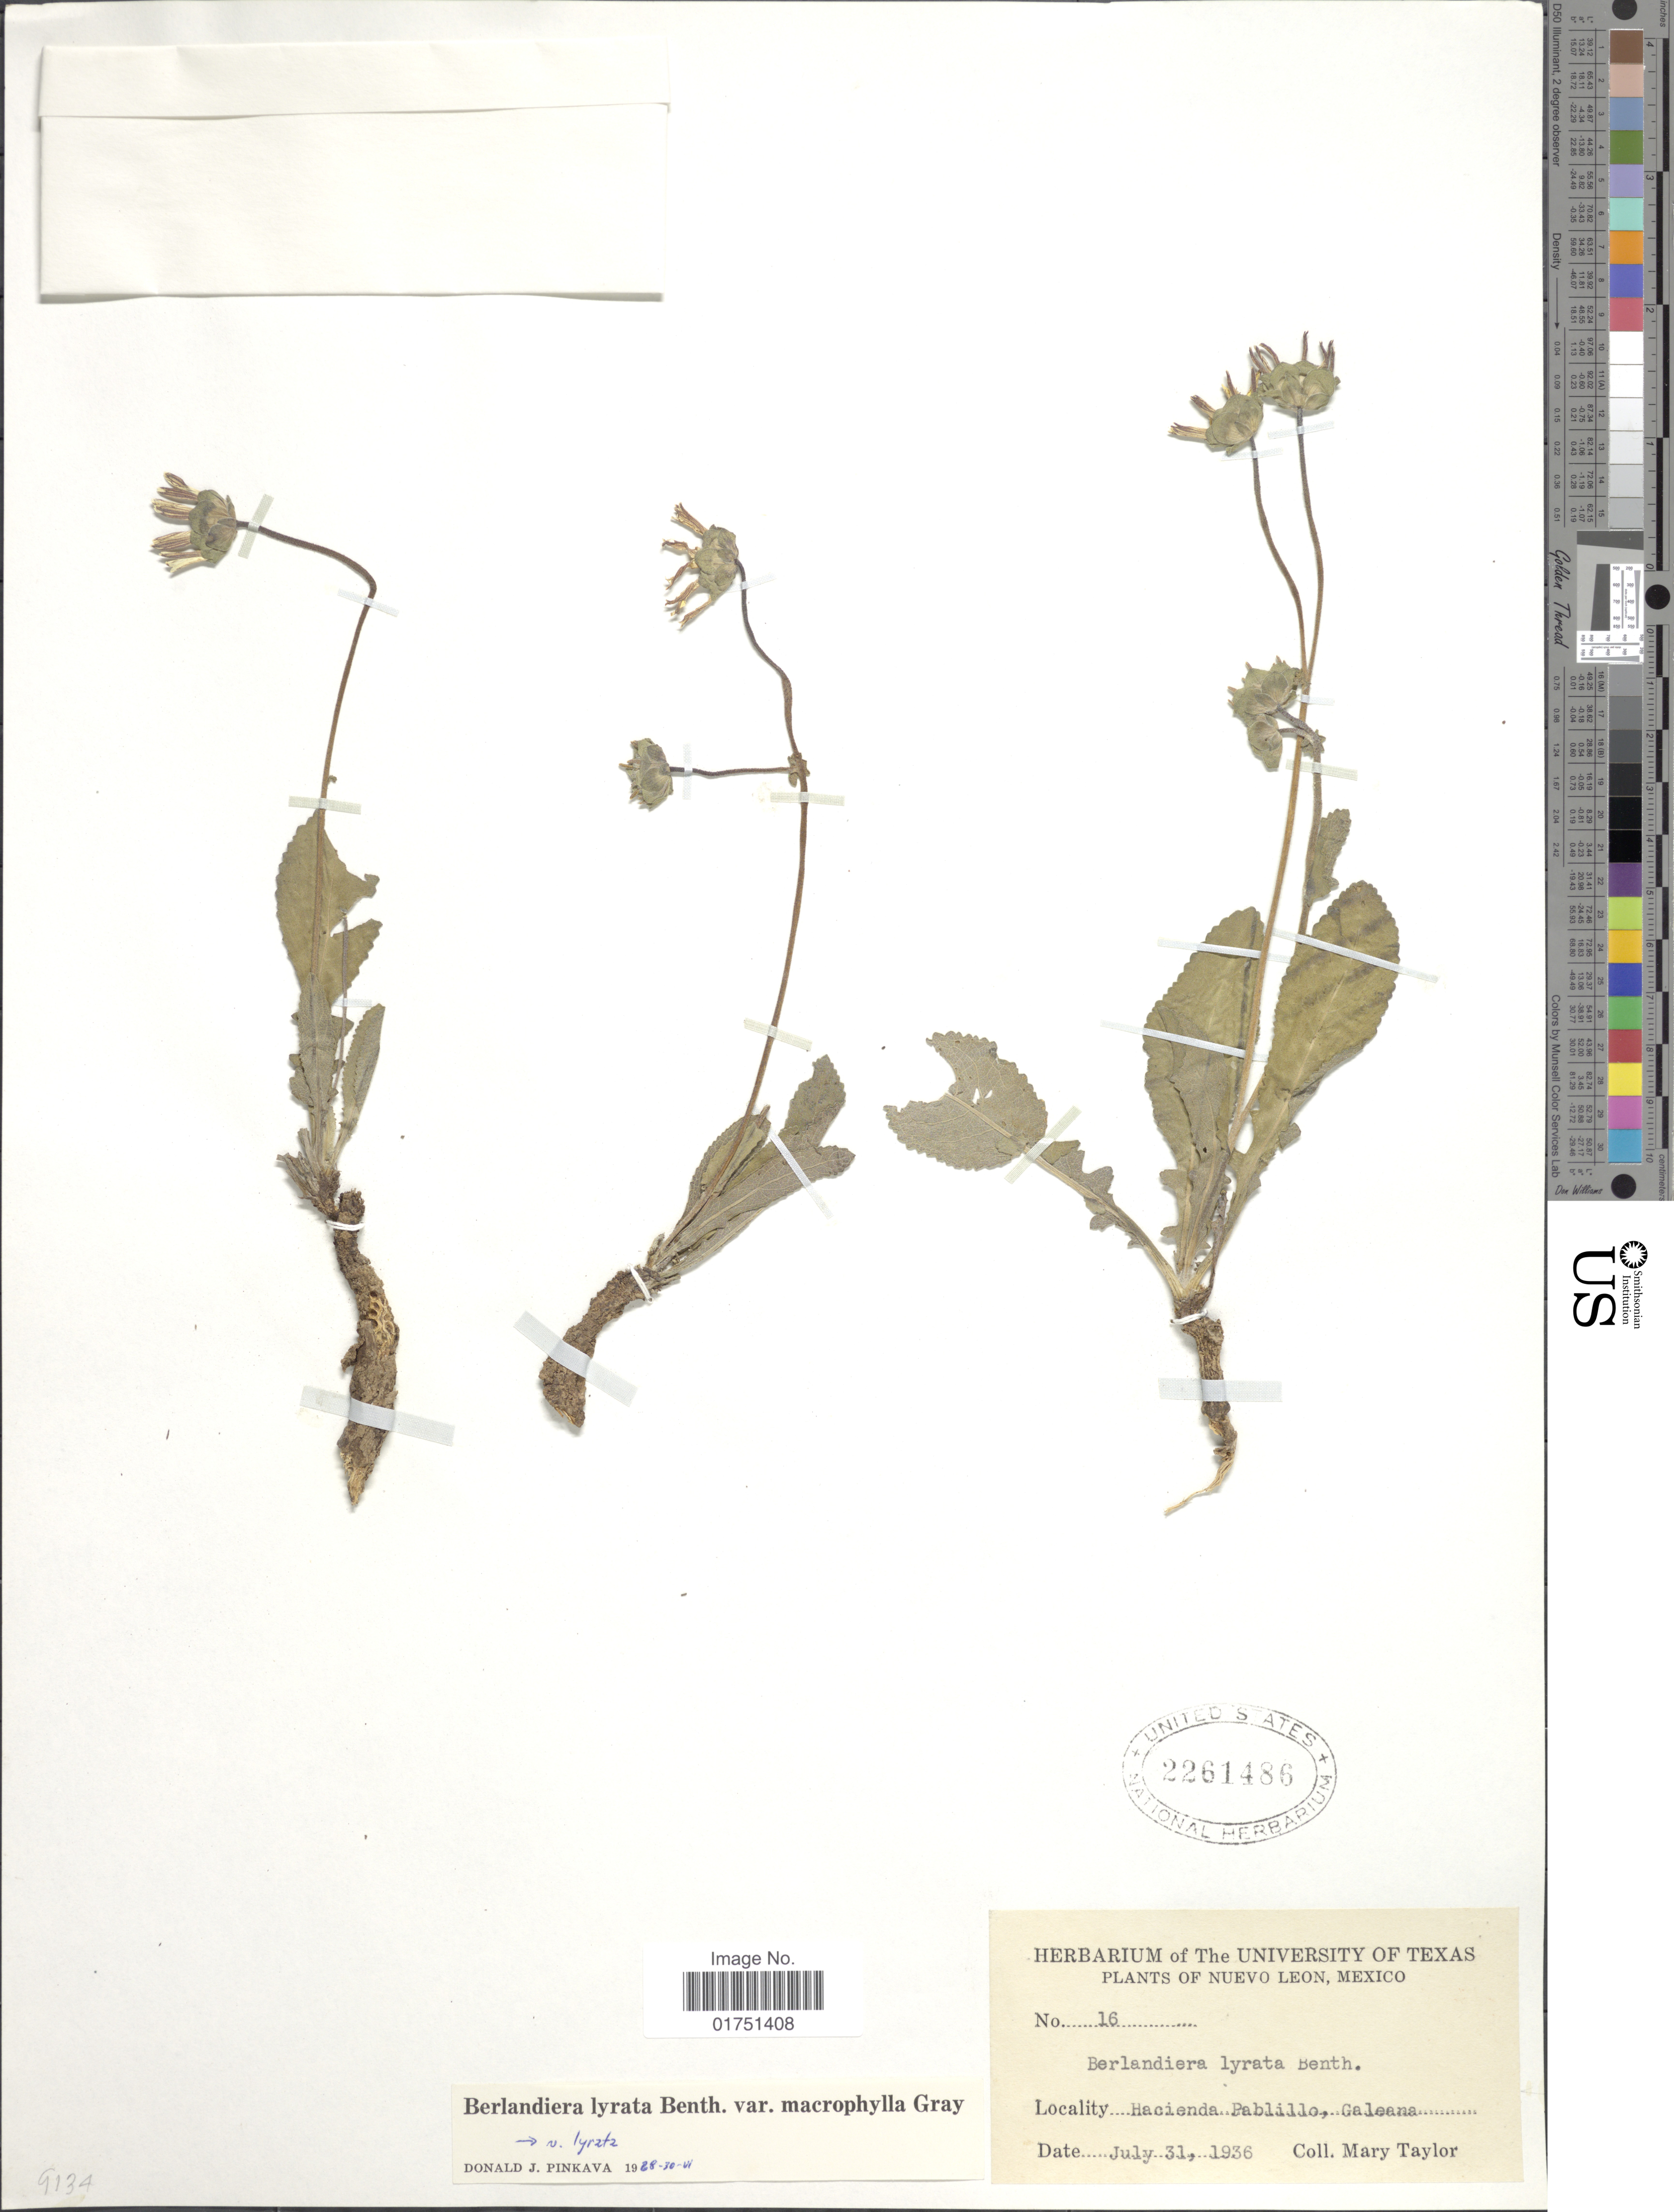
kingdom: Plantae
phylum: Tracheophyta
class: Magnoliopsida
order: Asterales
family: Asteraceae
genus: Berlandiera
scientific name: Berlandiera lyrata var. macrophylla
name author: A. Gray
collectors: M. S. Taylor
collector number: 16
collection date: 1936-07-31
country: Mexico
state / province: Nuevo León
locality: Hacienda Pablillo, Galeana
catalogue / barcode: US 2261486